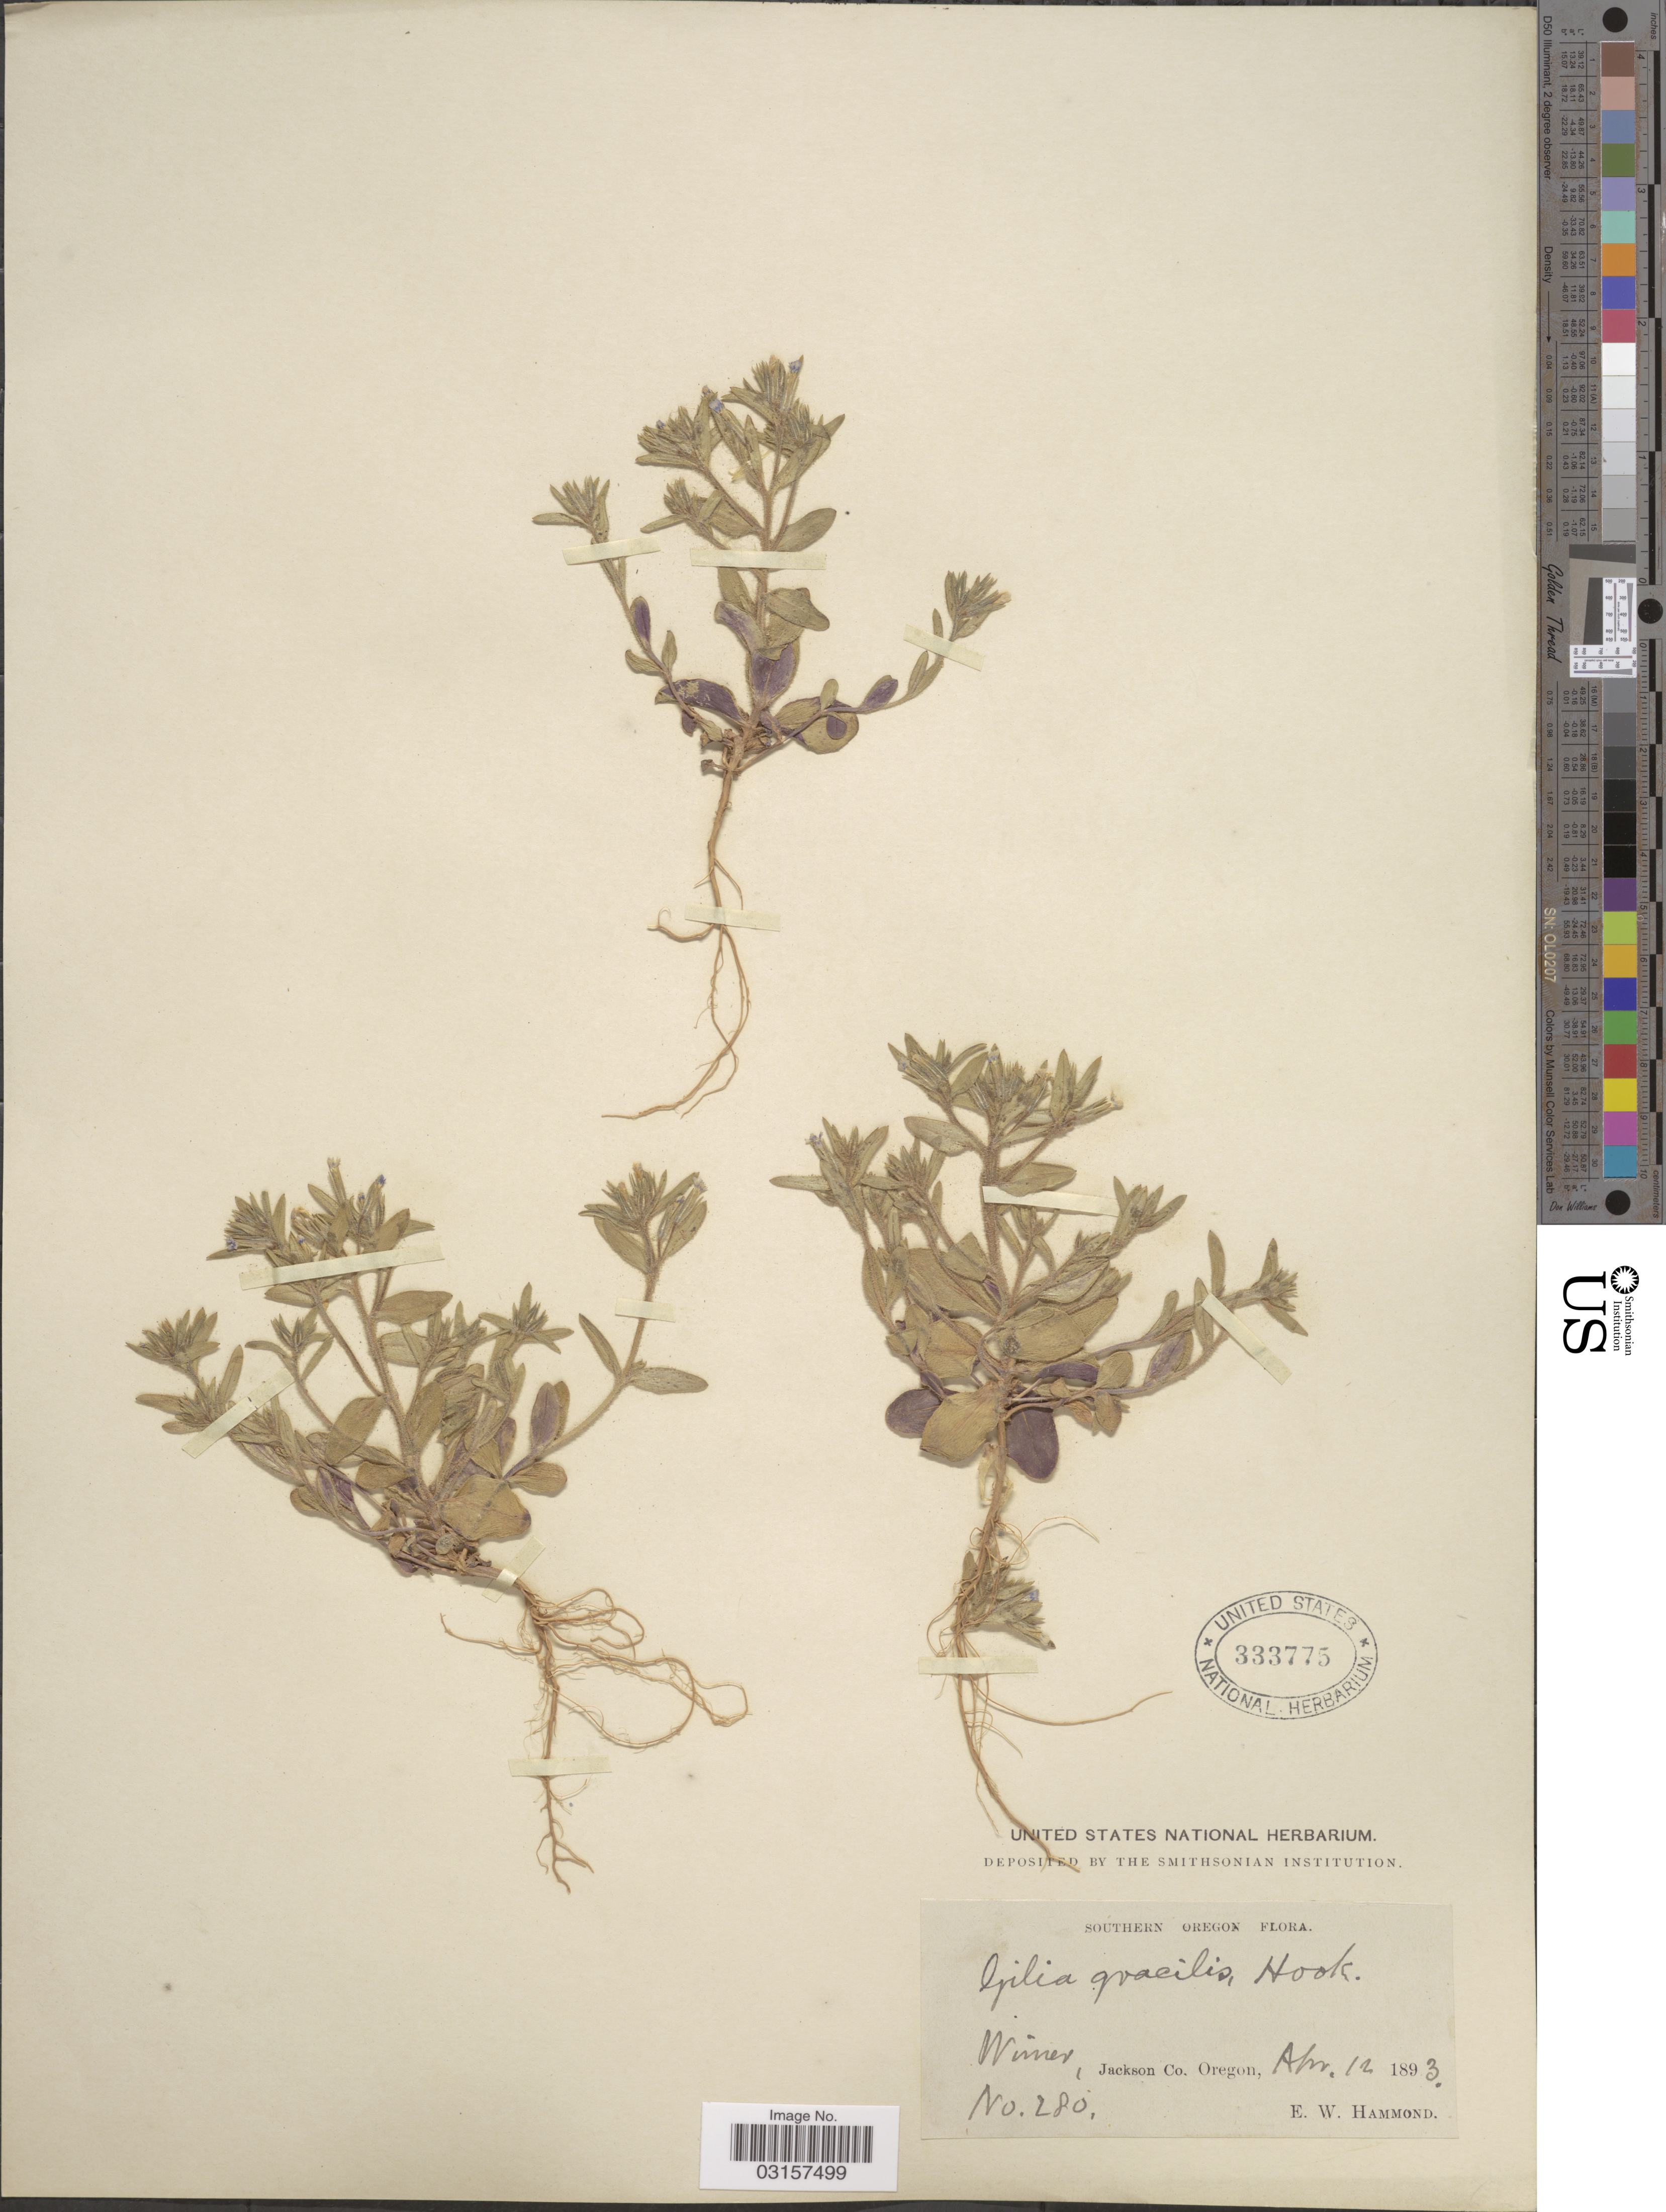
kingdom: Plantae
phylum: Tracheophyta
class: Magnoliopsida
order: Ericales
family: Polemoniaceae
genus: Microsteris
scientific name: Microsteris gracilis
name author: (Hook.) Greene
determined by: (US) Smithsonian Institution - National Museum of Natural History - Department of Botany (UNITED STATES)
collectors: E. Hammond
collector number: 280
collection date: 1893-04-12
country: United States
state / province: Oregon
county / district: Jackson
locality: Southern Oregon, Wimer, Jackson Co.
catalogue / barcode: US 333775